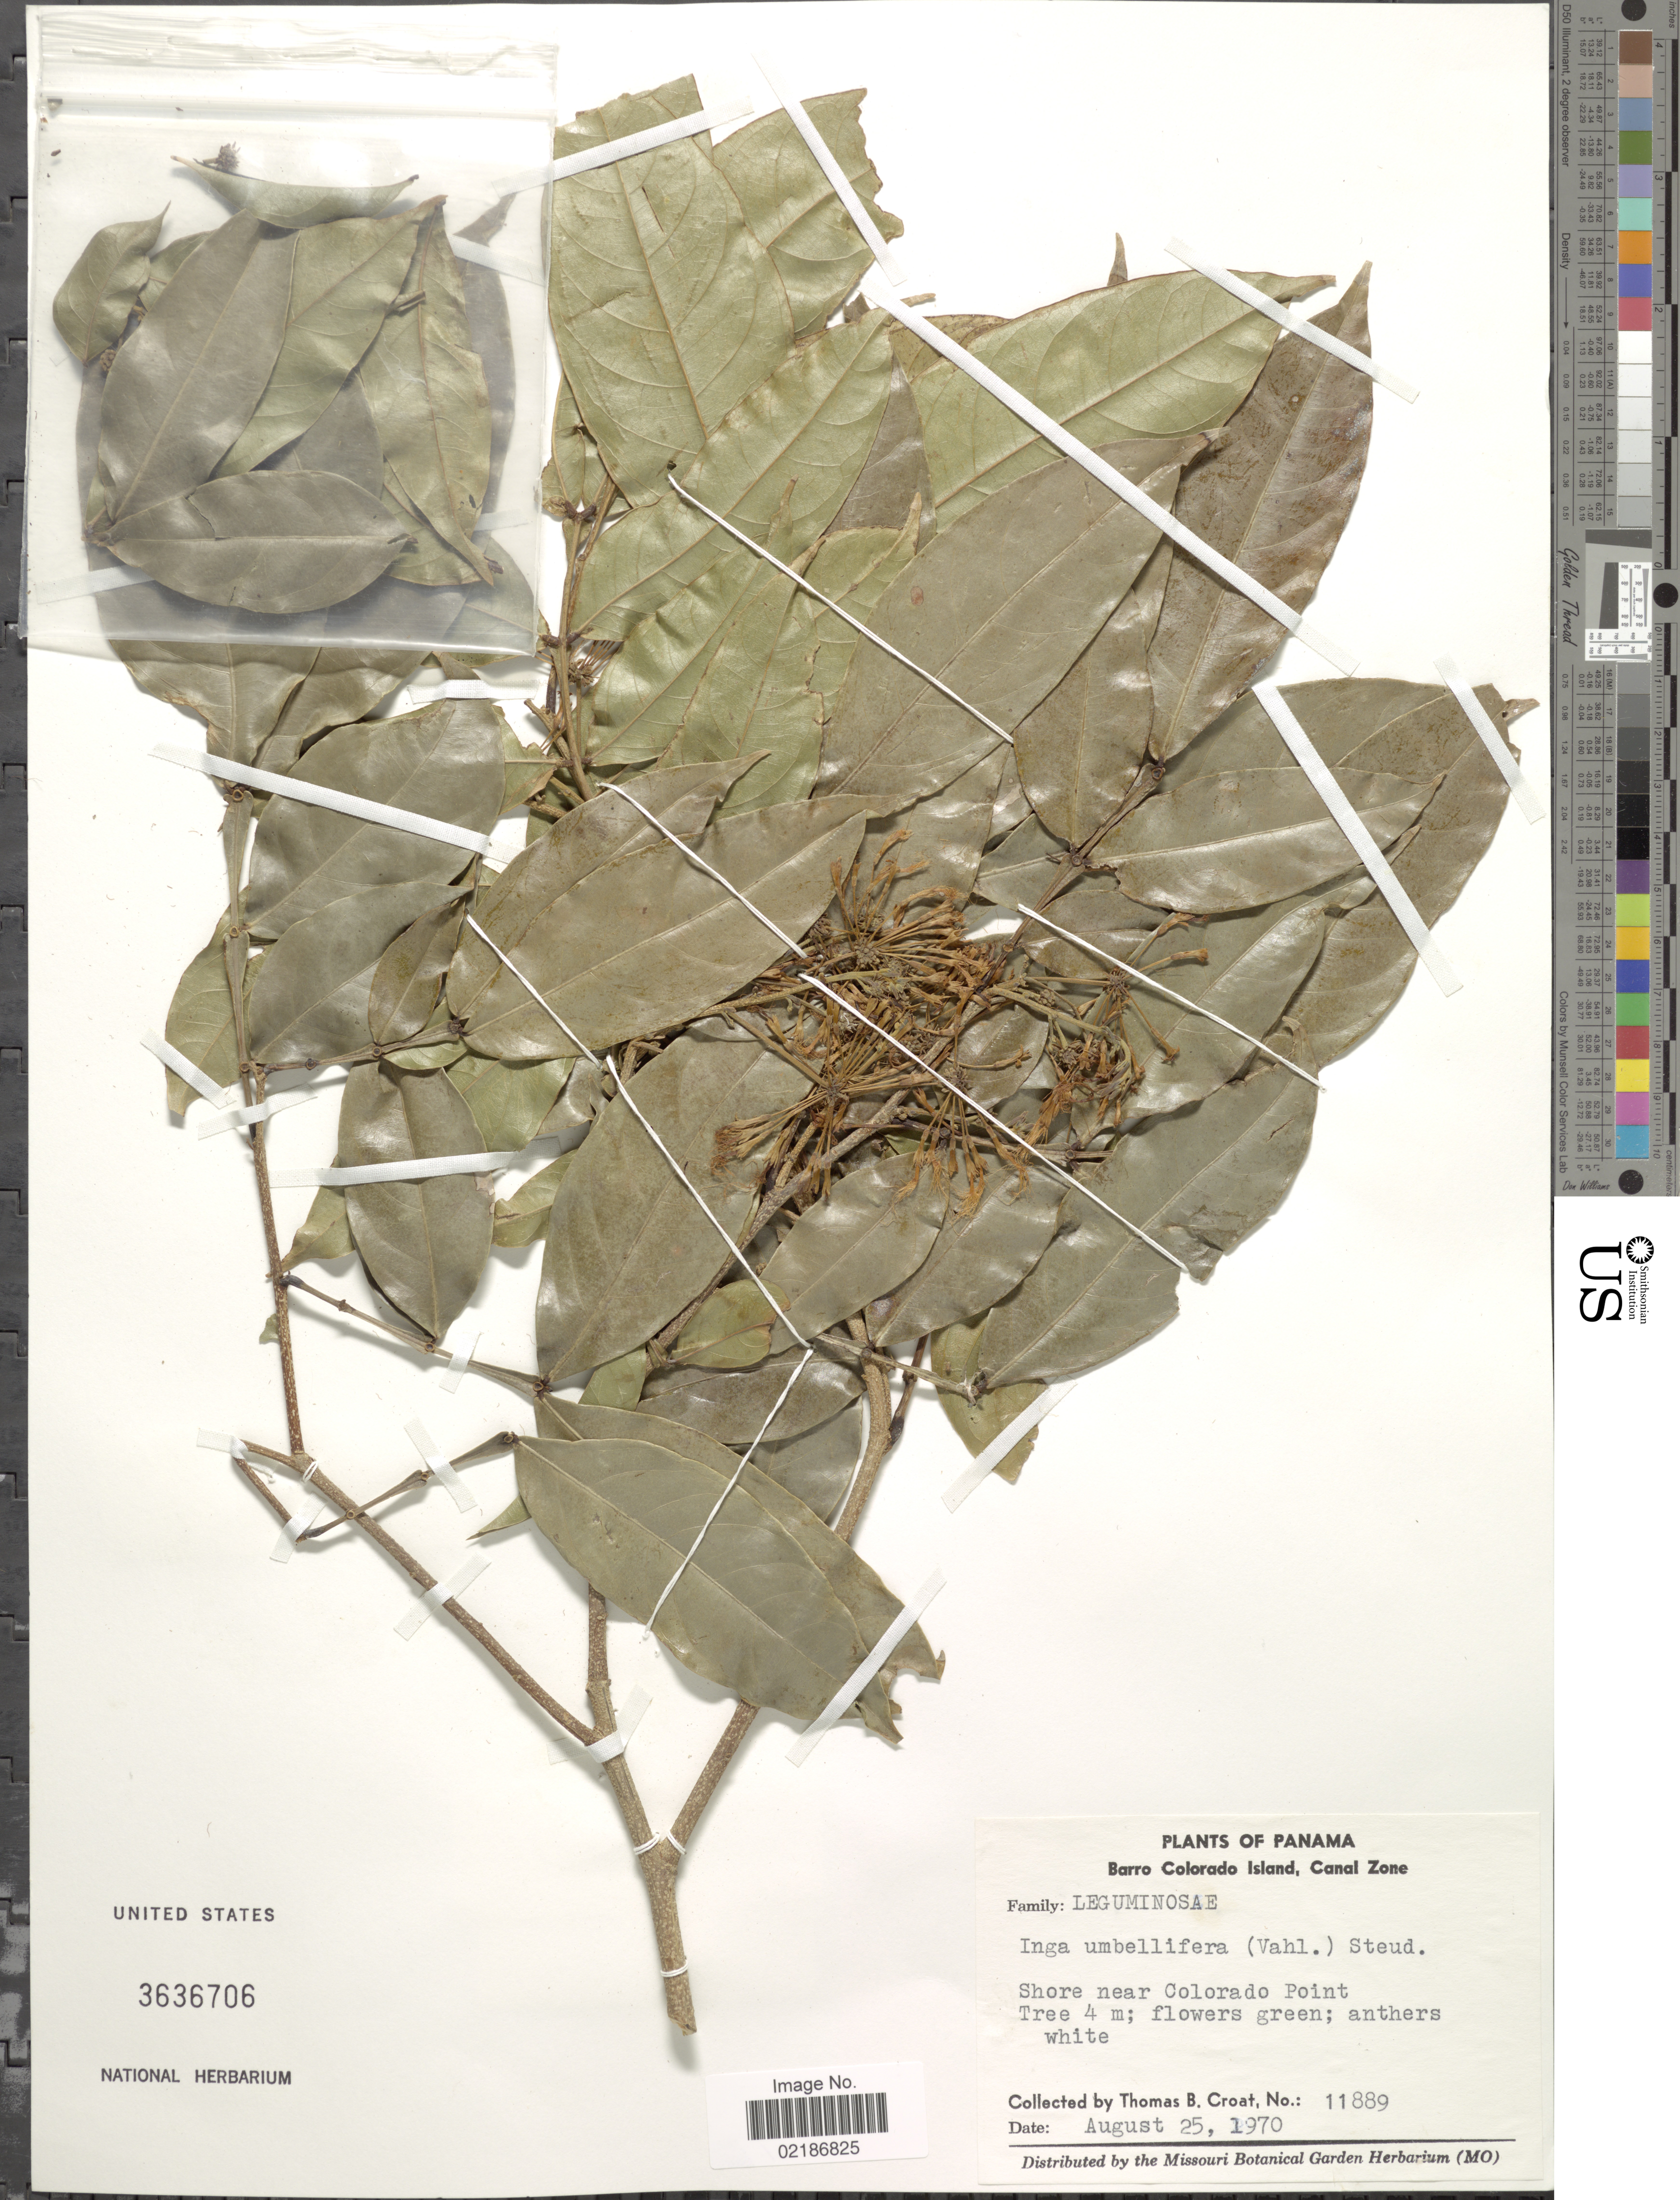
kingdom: Plantae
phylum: Tracheophyta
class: Magnoliopsida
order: Fabales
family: Fabaceae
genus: Inga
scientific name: Inga umbellifera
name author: (Vahl) Steud. ex DC.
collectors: T. B. Croat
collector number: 11889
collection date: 1970-08-25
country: Panama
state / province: Panamá Oeste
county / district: Canal Zone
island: Barro Colorado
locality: Barro Colorado Island, Canal Zone, shore near Colorado Point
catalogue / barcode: US 3636706